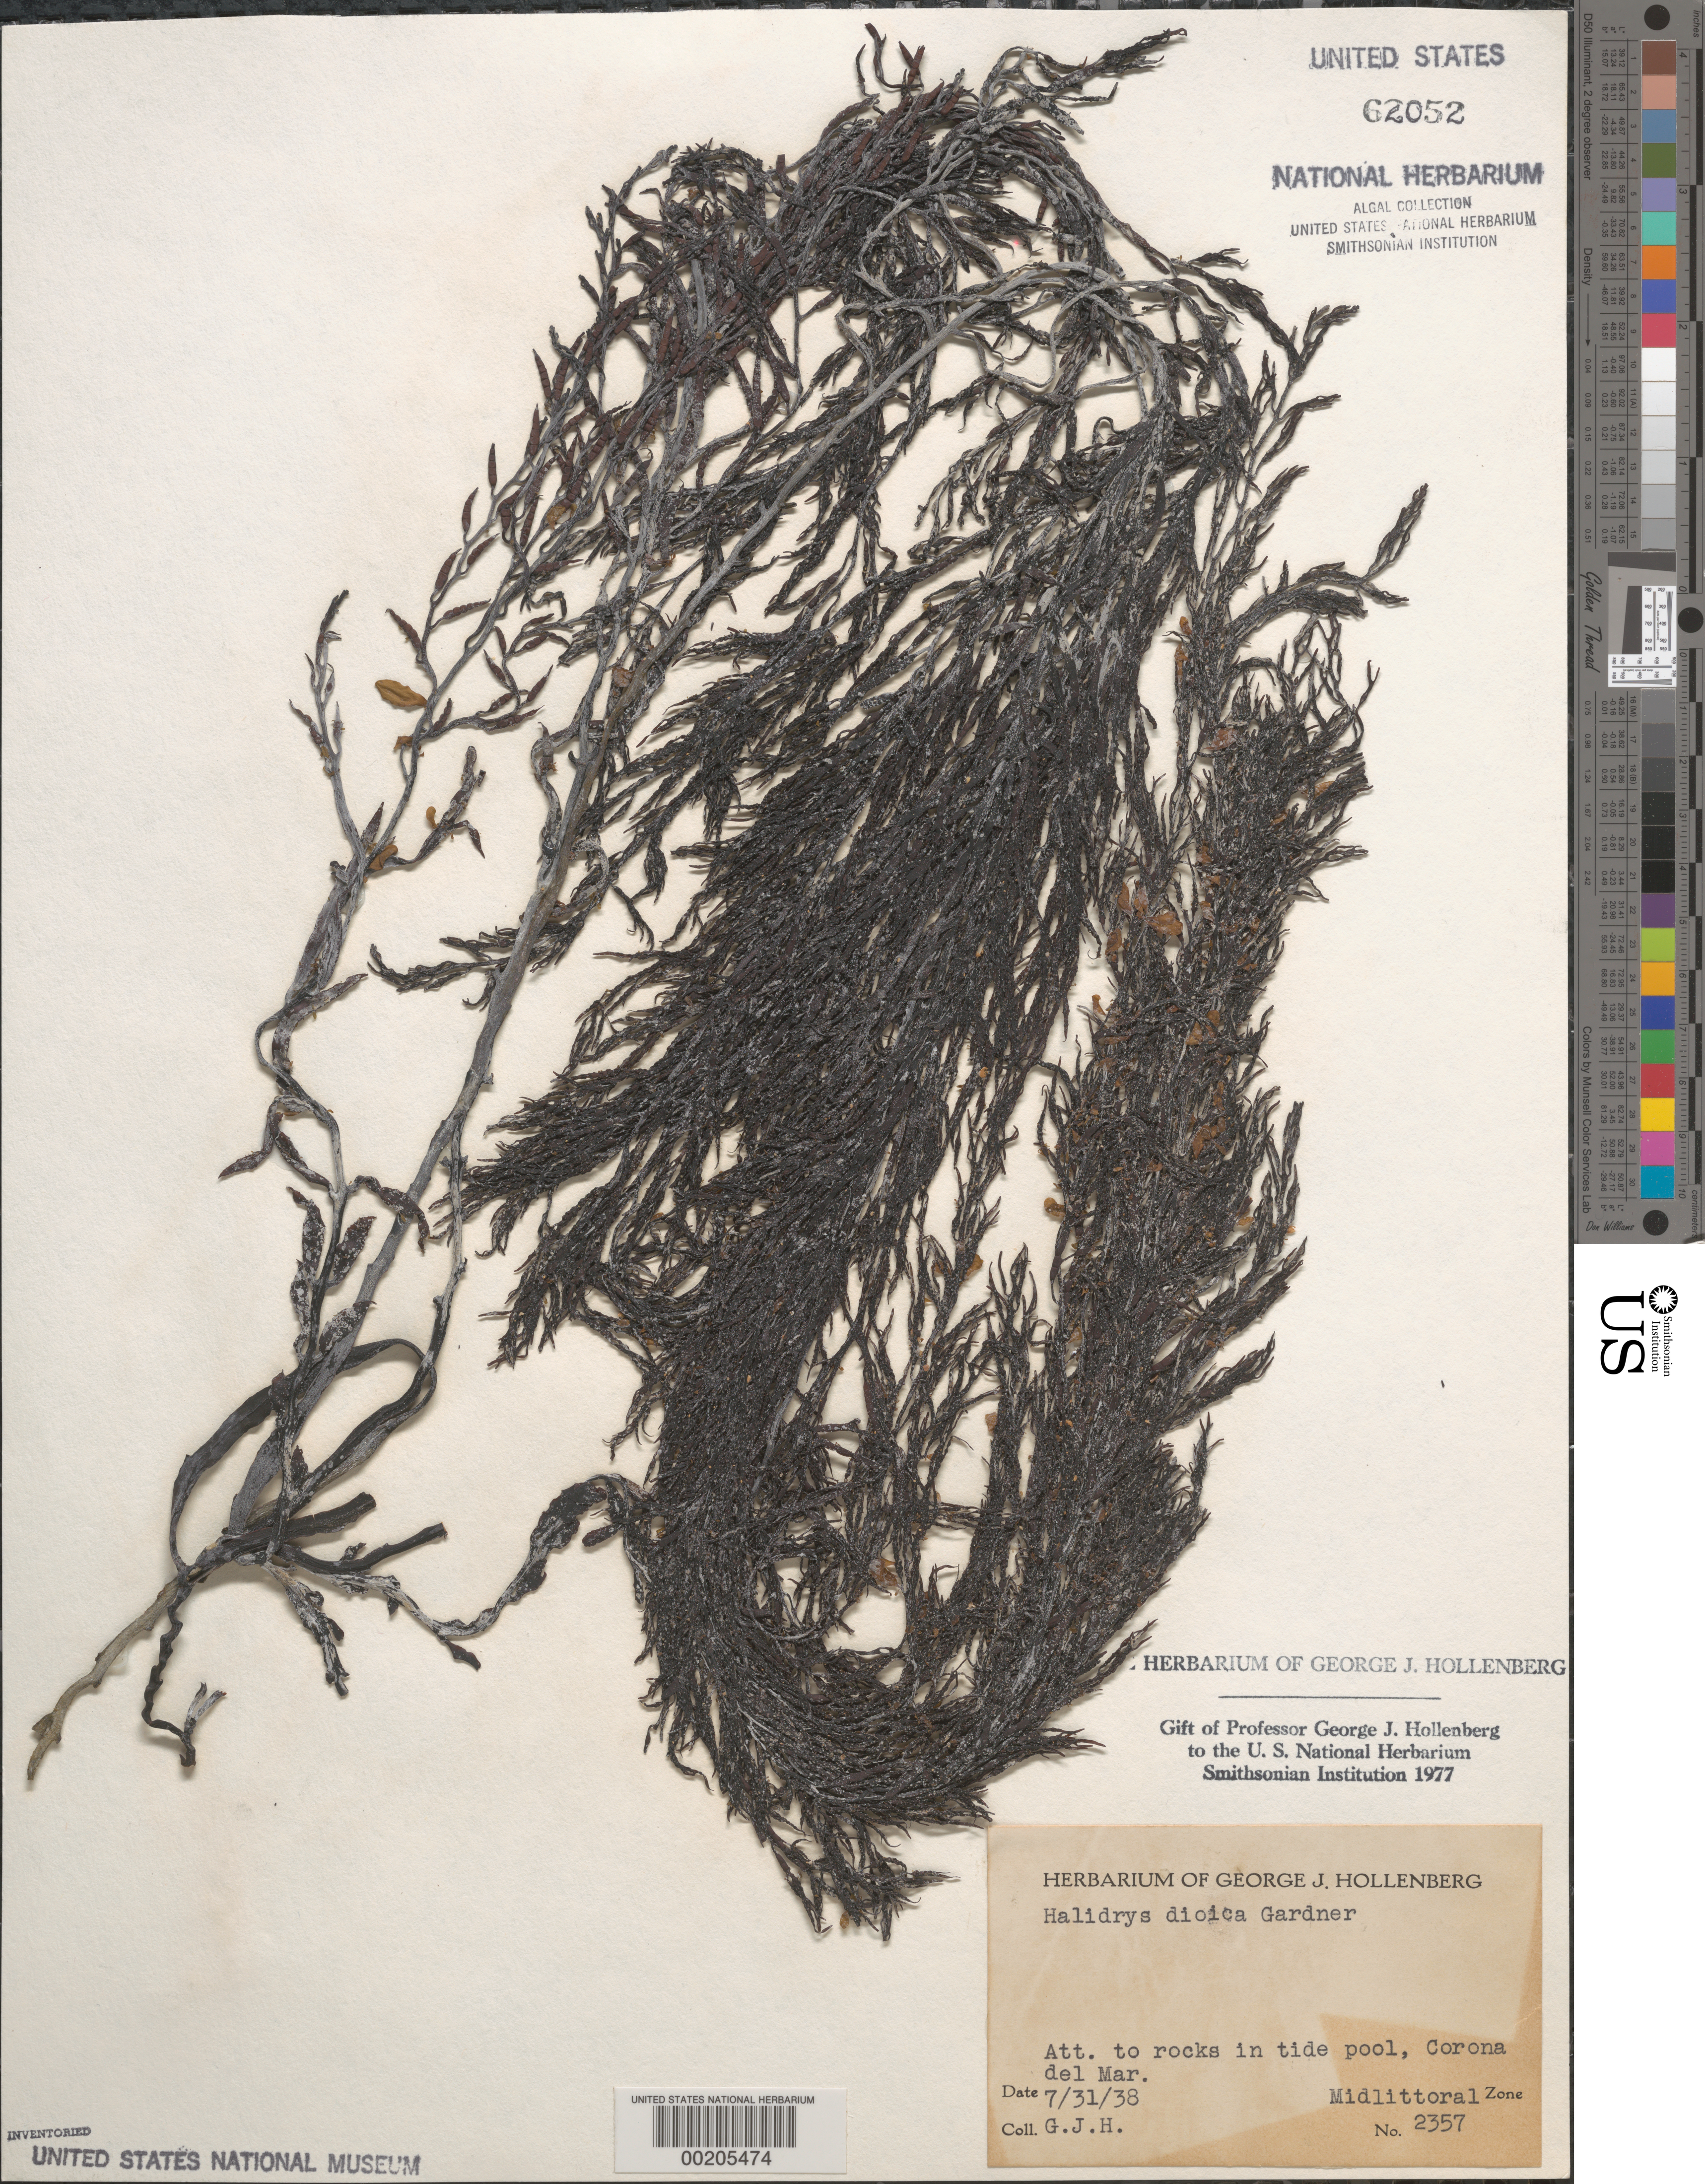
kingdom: Chromista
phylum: Ochrophyta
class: Phaeophyceae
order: Fucales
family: Sargassaceae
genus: Halidrys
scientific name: Halidrys dioica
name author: N.L. Gardner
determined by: Hollenberg, George J.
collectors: G. Hollenberg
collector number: GJH 2357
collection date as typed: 31 Jul 1938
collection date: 1938-07-31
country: United States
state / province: California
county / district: Orange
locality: Corona del Mar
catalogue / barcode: US 62052